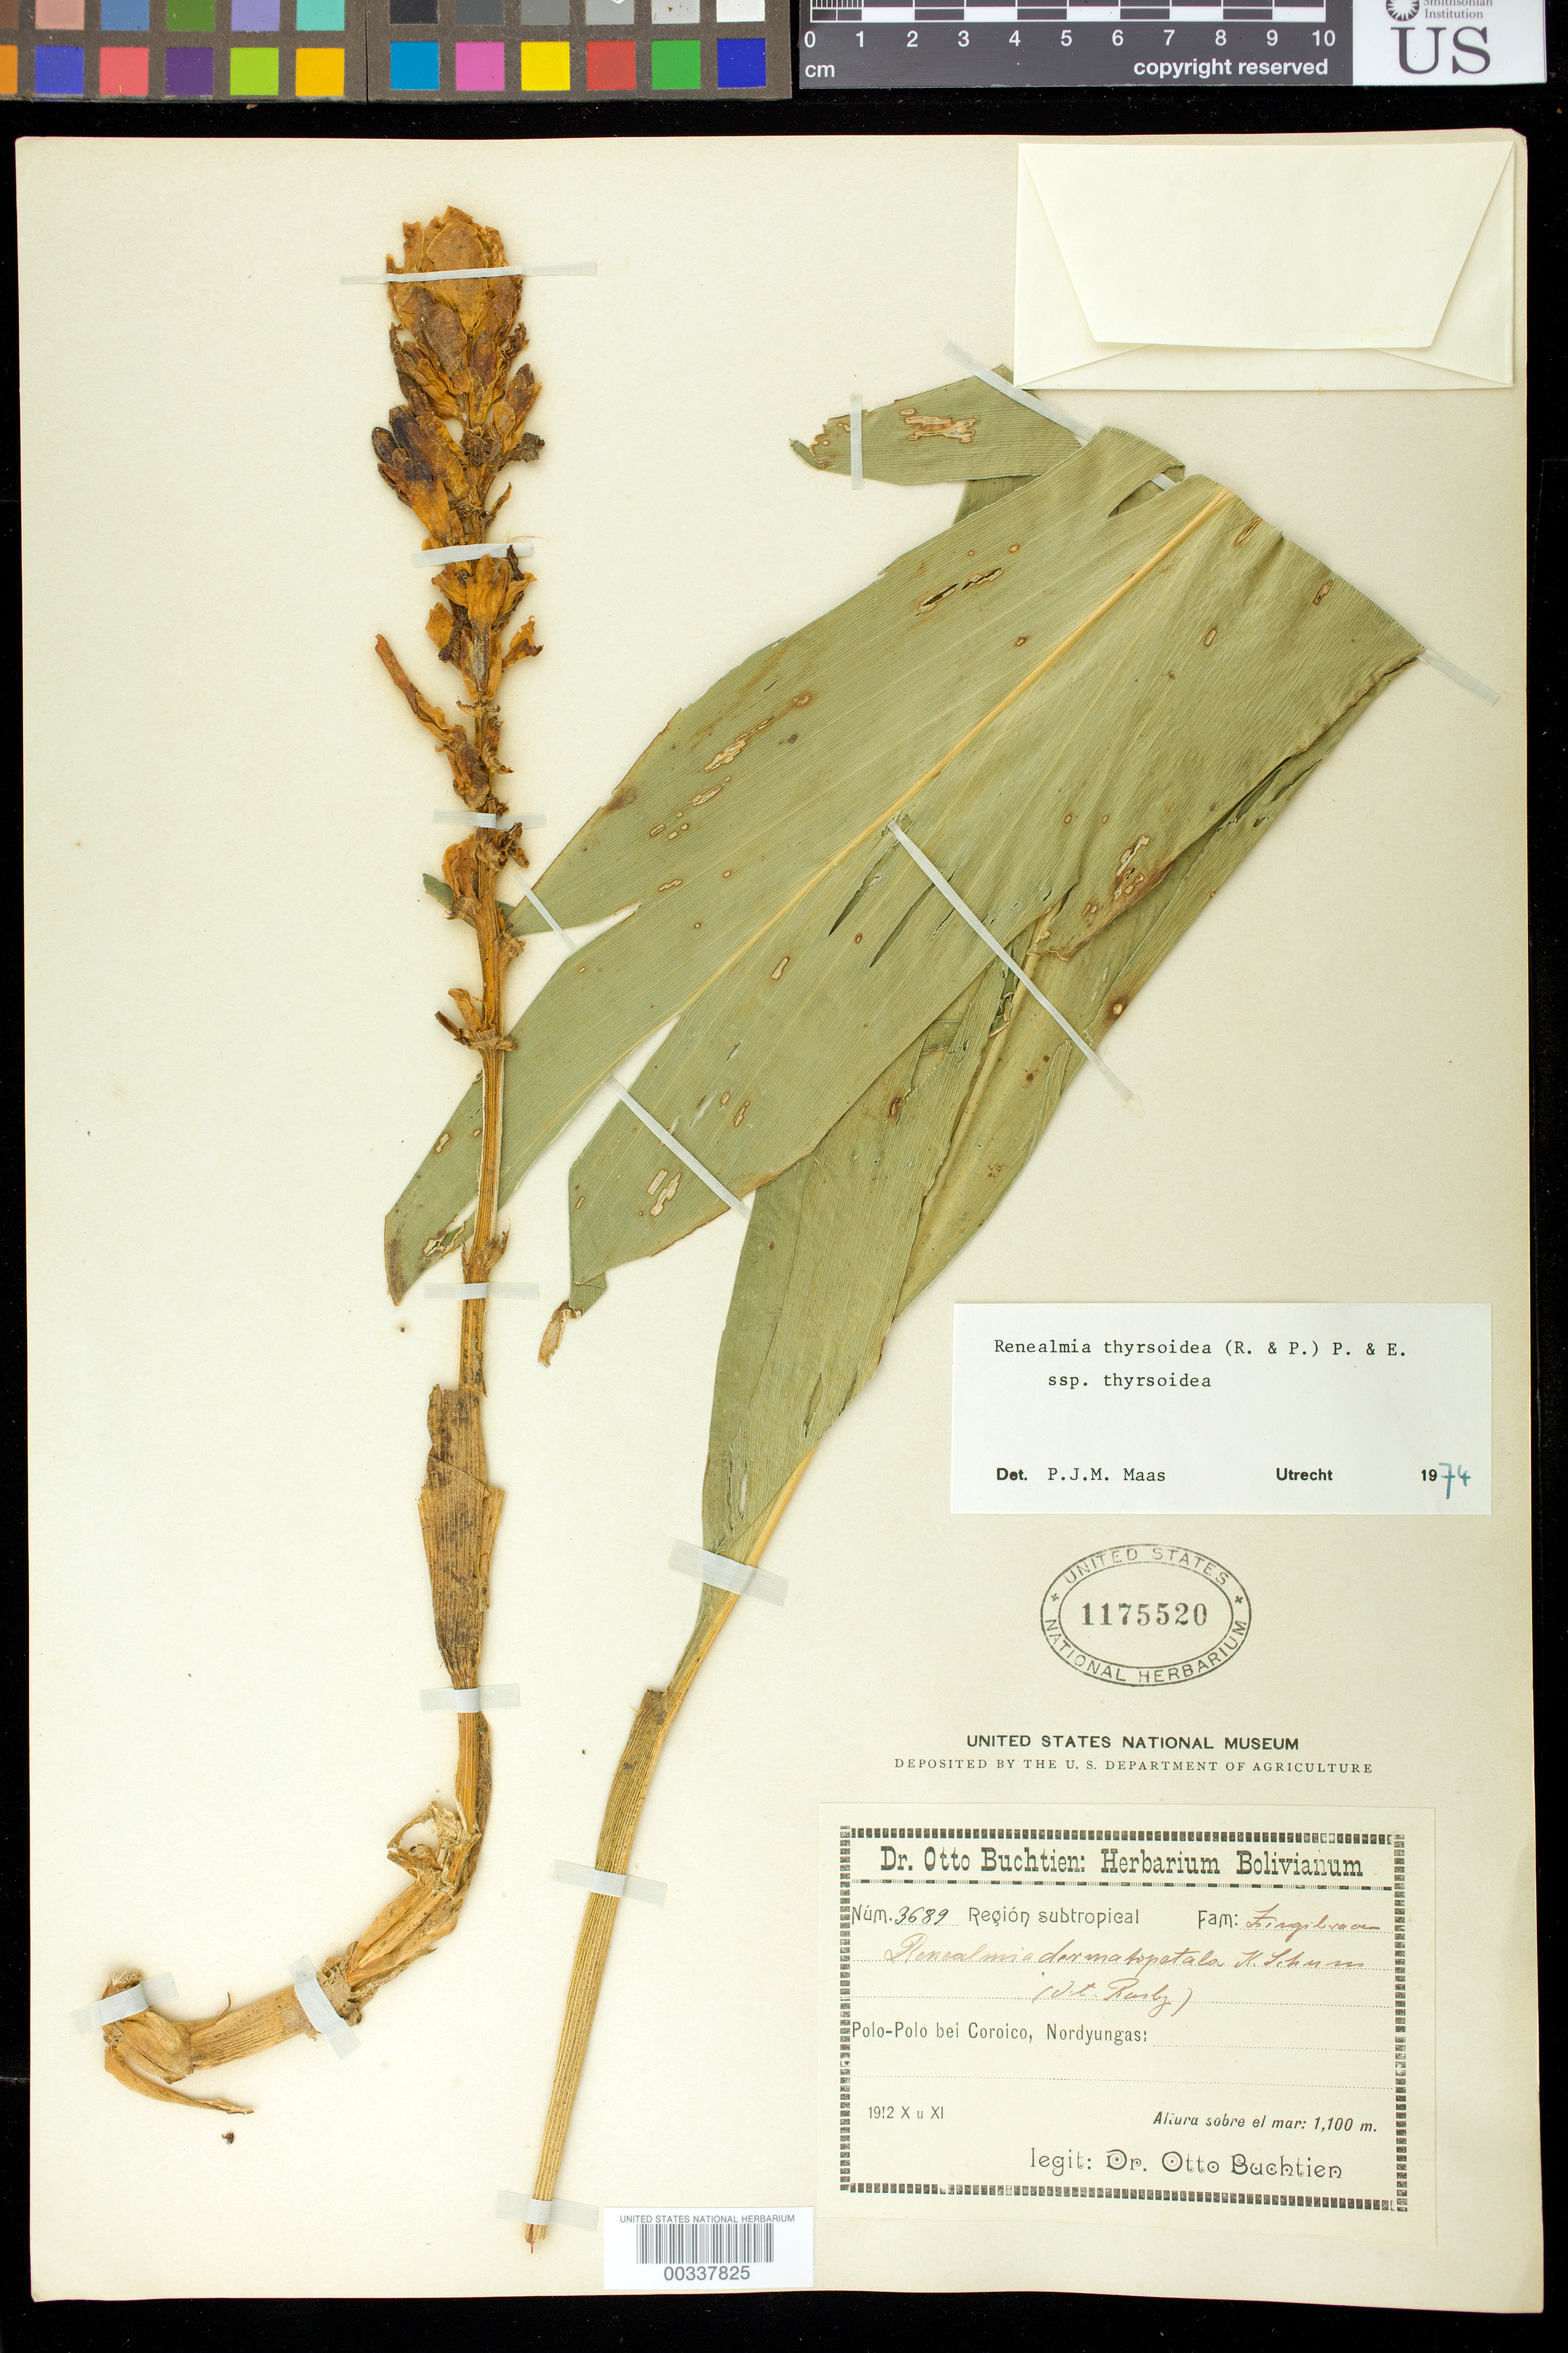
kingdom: Plantae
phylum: Tracheophyta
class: Liliopsida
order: Zingiberales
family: Zingiberaceae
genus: Renealmia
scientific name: Renealmia thyrsoidea subsp. thyrsoidea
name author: (Ruiz & Pav.) Poepp. & Endl.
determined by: Maas, Paul J. M.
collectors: O. Buchtien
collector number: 3689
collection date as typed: Oct 1912 to -- Nov 1912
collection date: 1912-10/1912-11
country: Bolivia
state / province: La Paz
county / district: Nor Yungas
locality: Polo-Polo bei Coroico, Nord Yungas.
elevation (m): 1100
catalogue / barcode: US 1175520